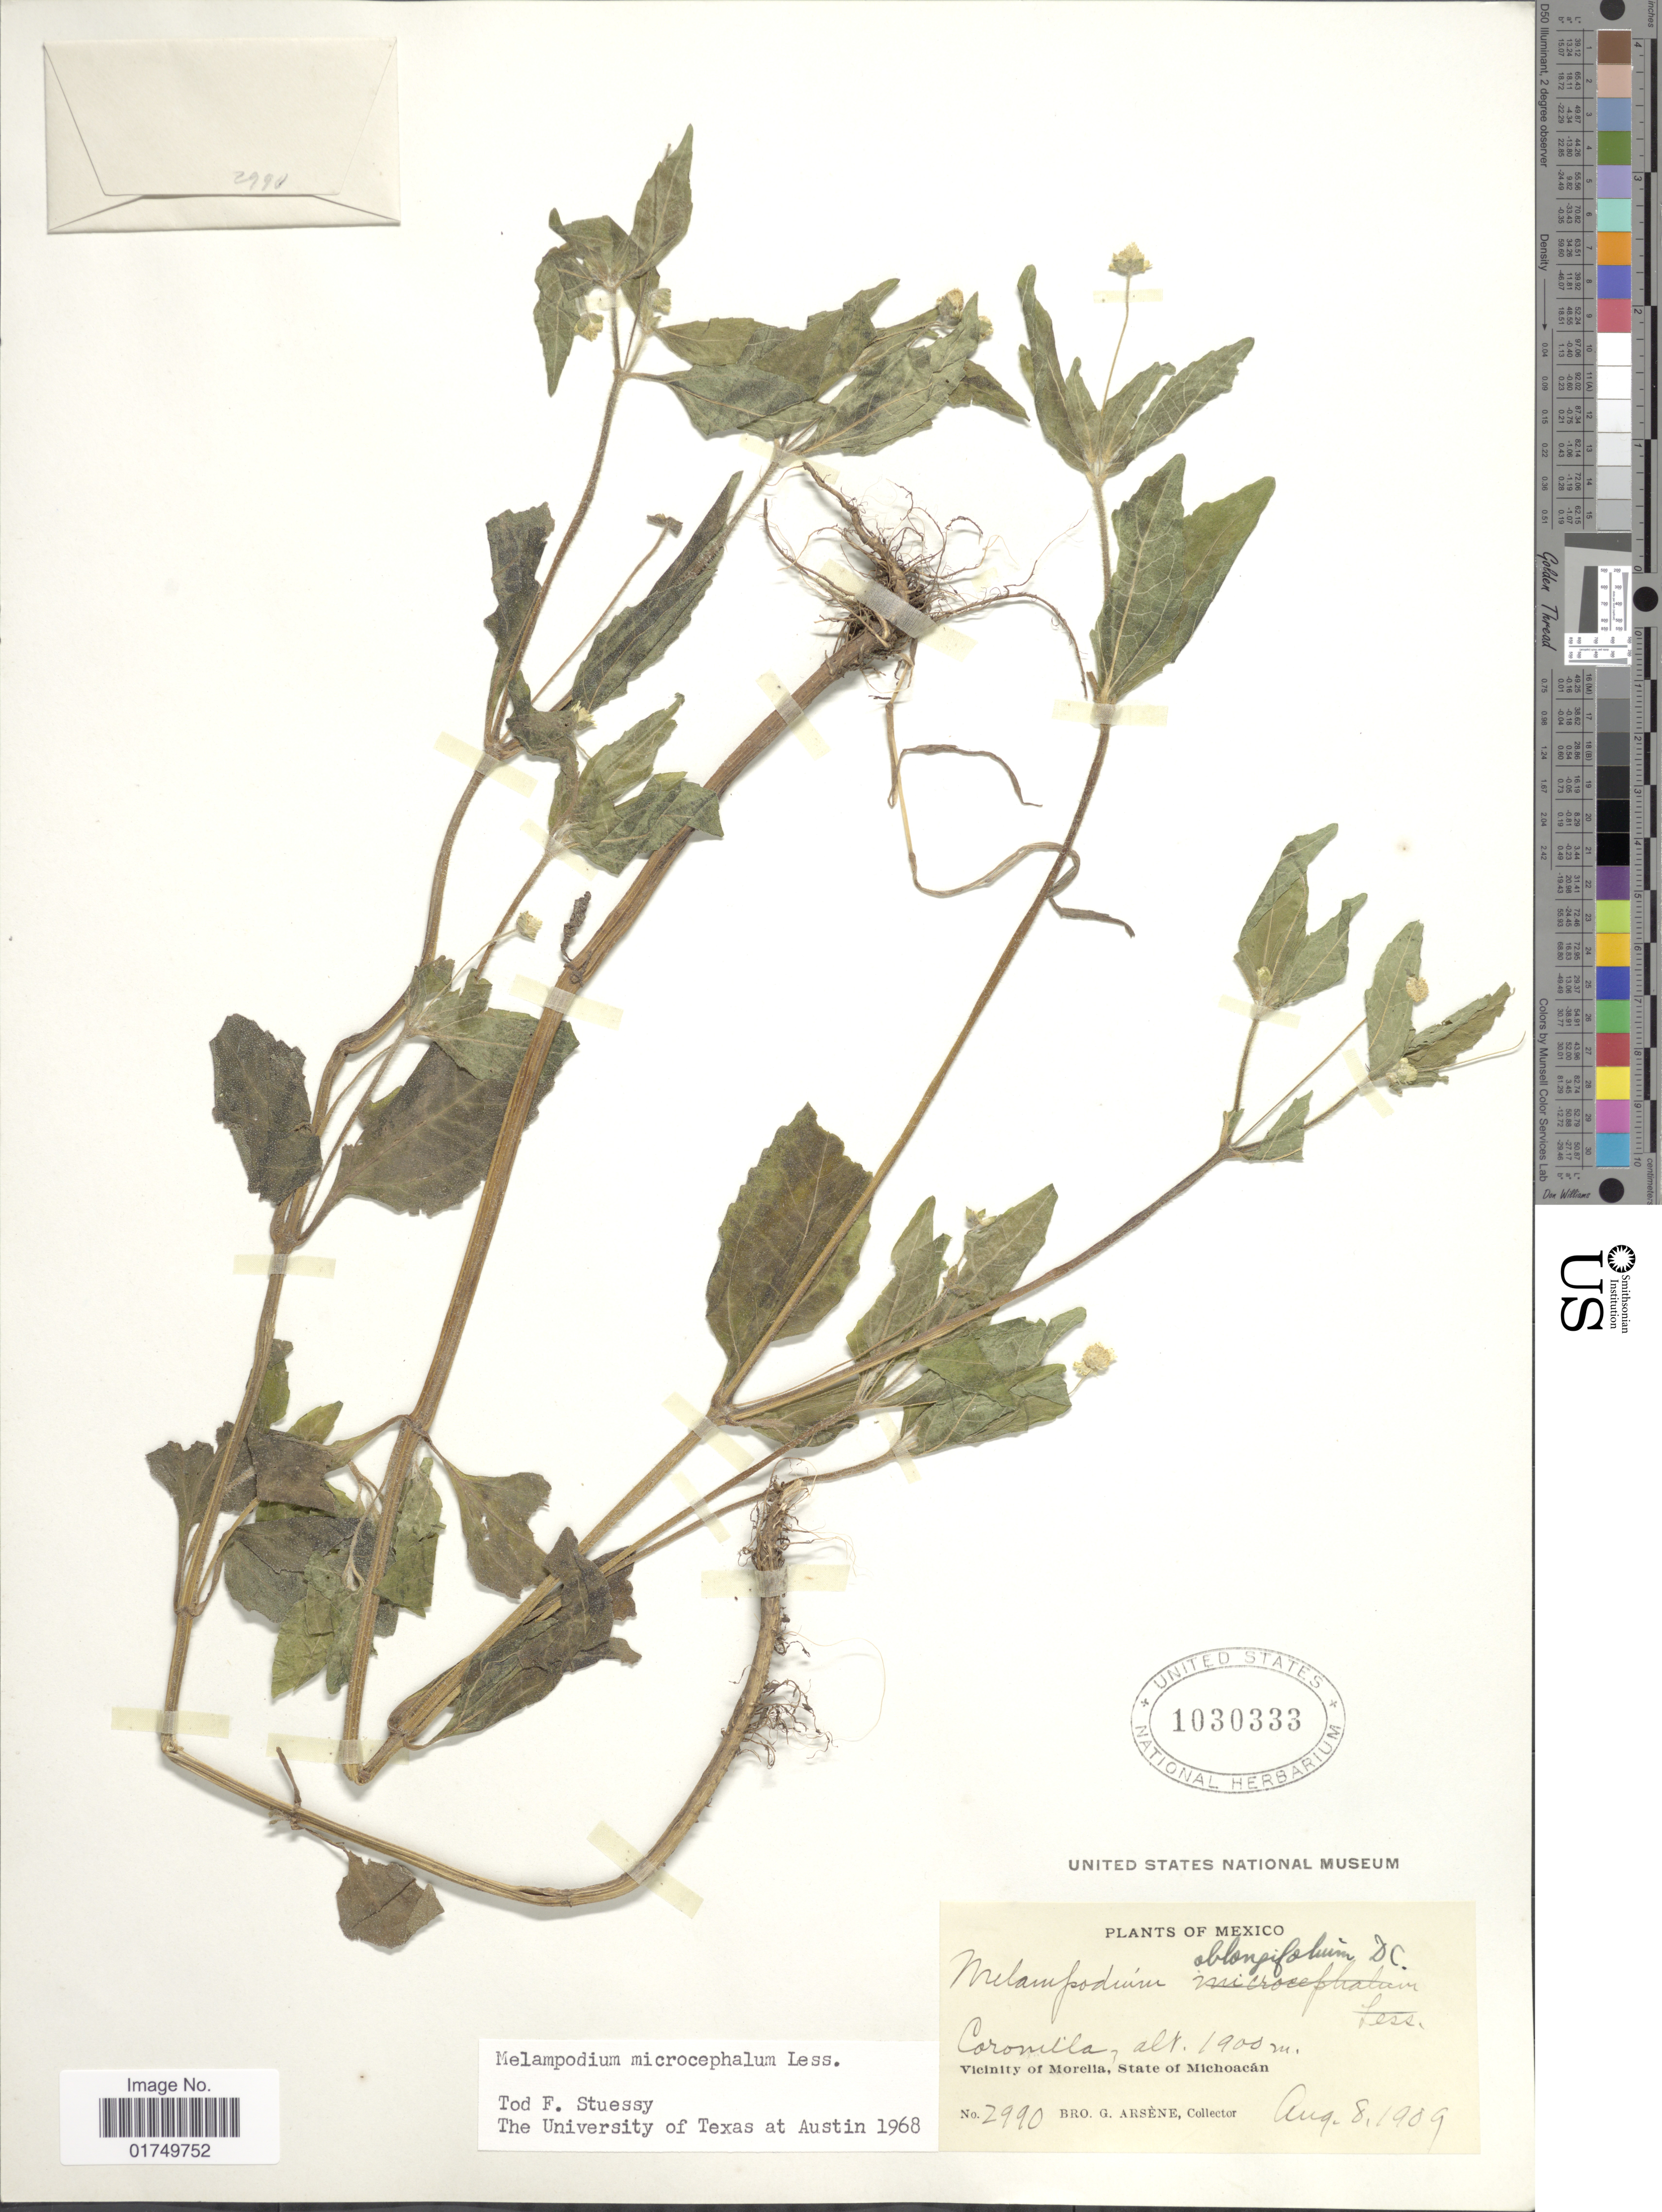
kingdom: Plantae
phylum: Tracheophyta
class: Magnoliopsida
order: Asterales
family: Asteraceae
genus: Melampodium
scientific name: Melampodium microcephalum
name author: Less.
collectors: Bro. G. Arsène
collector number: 2990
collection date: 1909-08-08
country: Mexico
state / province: Michoacán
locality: Coronilla. Vicinity of Morelia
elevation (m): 1900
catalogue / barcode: US 1030333